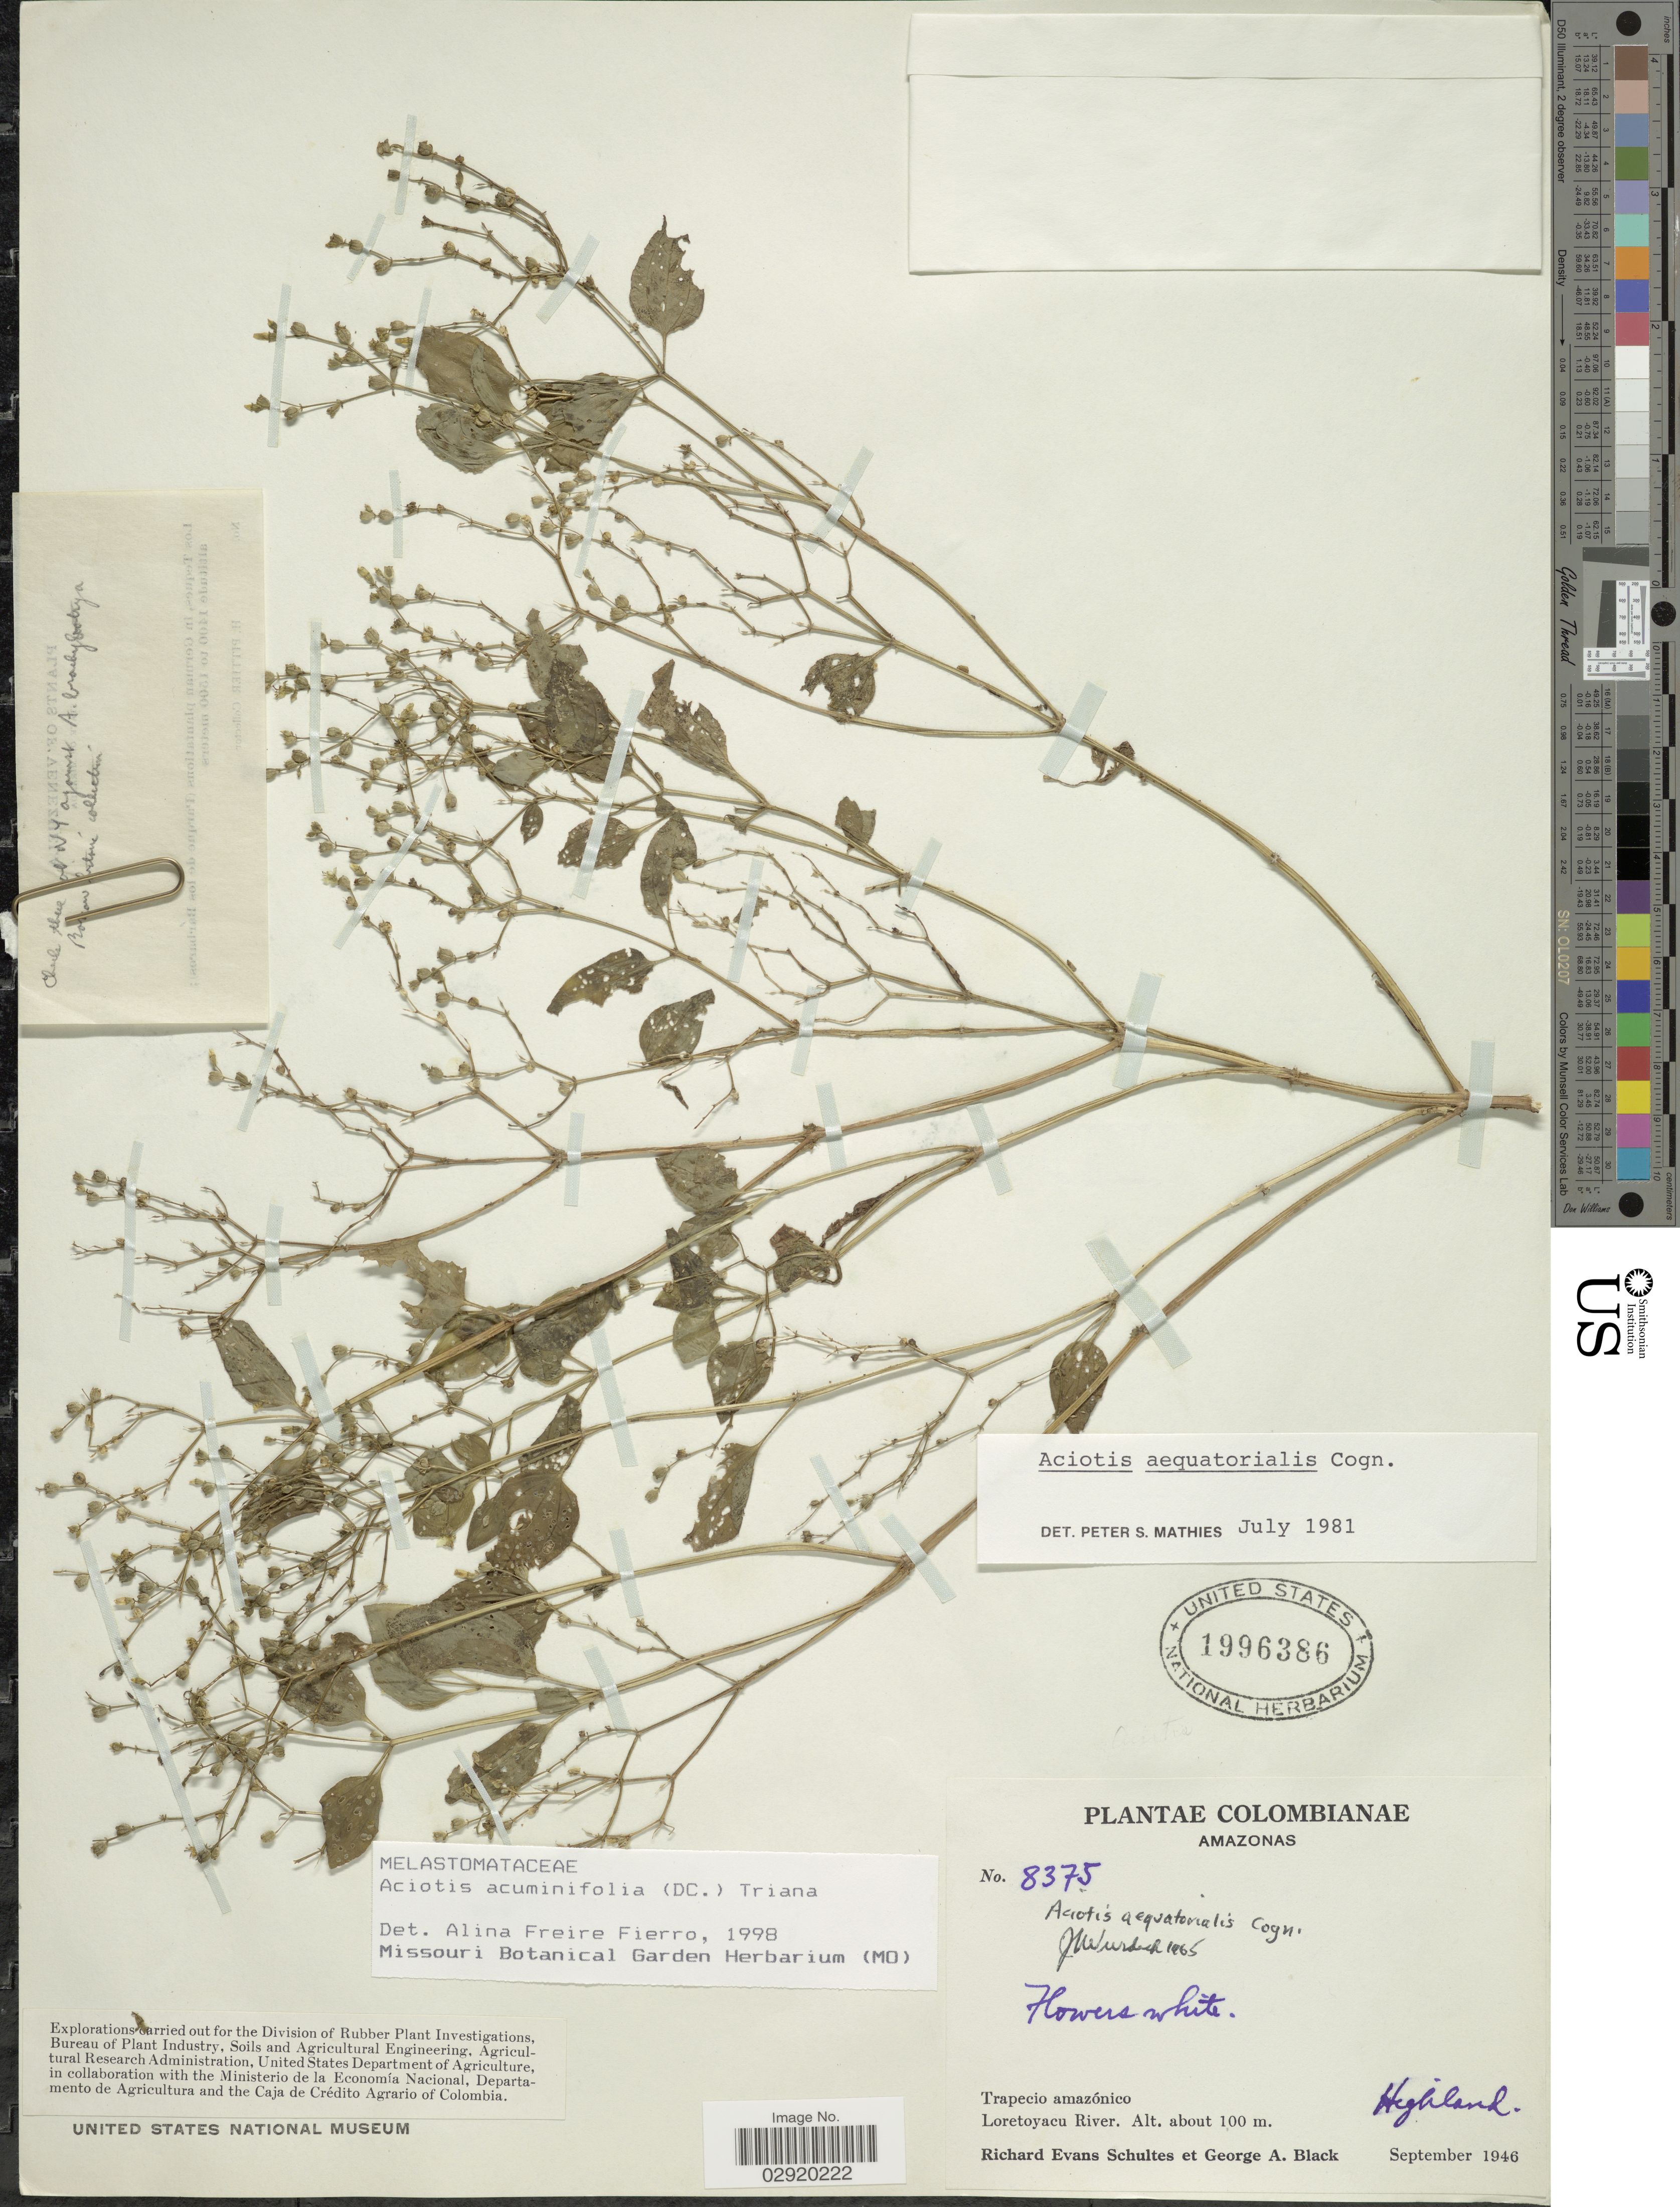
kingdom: Plantae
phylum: Tracheophyta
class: Magnoliopsida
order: Myrtales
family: Melastomataceae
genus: Aciotis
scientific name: Aciotis acuminifolia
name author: (Mart. ex DC.) Triana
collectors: R. E. Schultes & G. A. Black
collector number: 8375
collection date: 1946-09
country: Colombia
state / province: Amazônas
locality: Trapecio amazónico. Loretoyacu River.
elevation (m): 100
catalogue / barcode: US 1996386